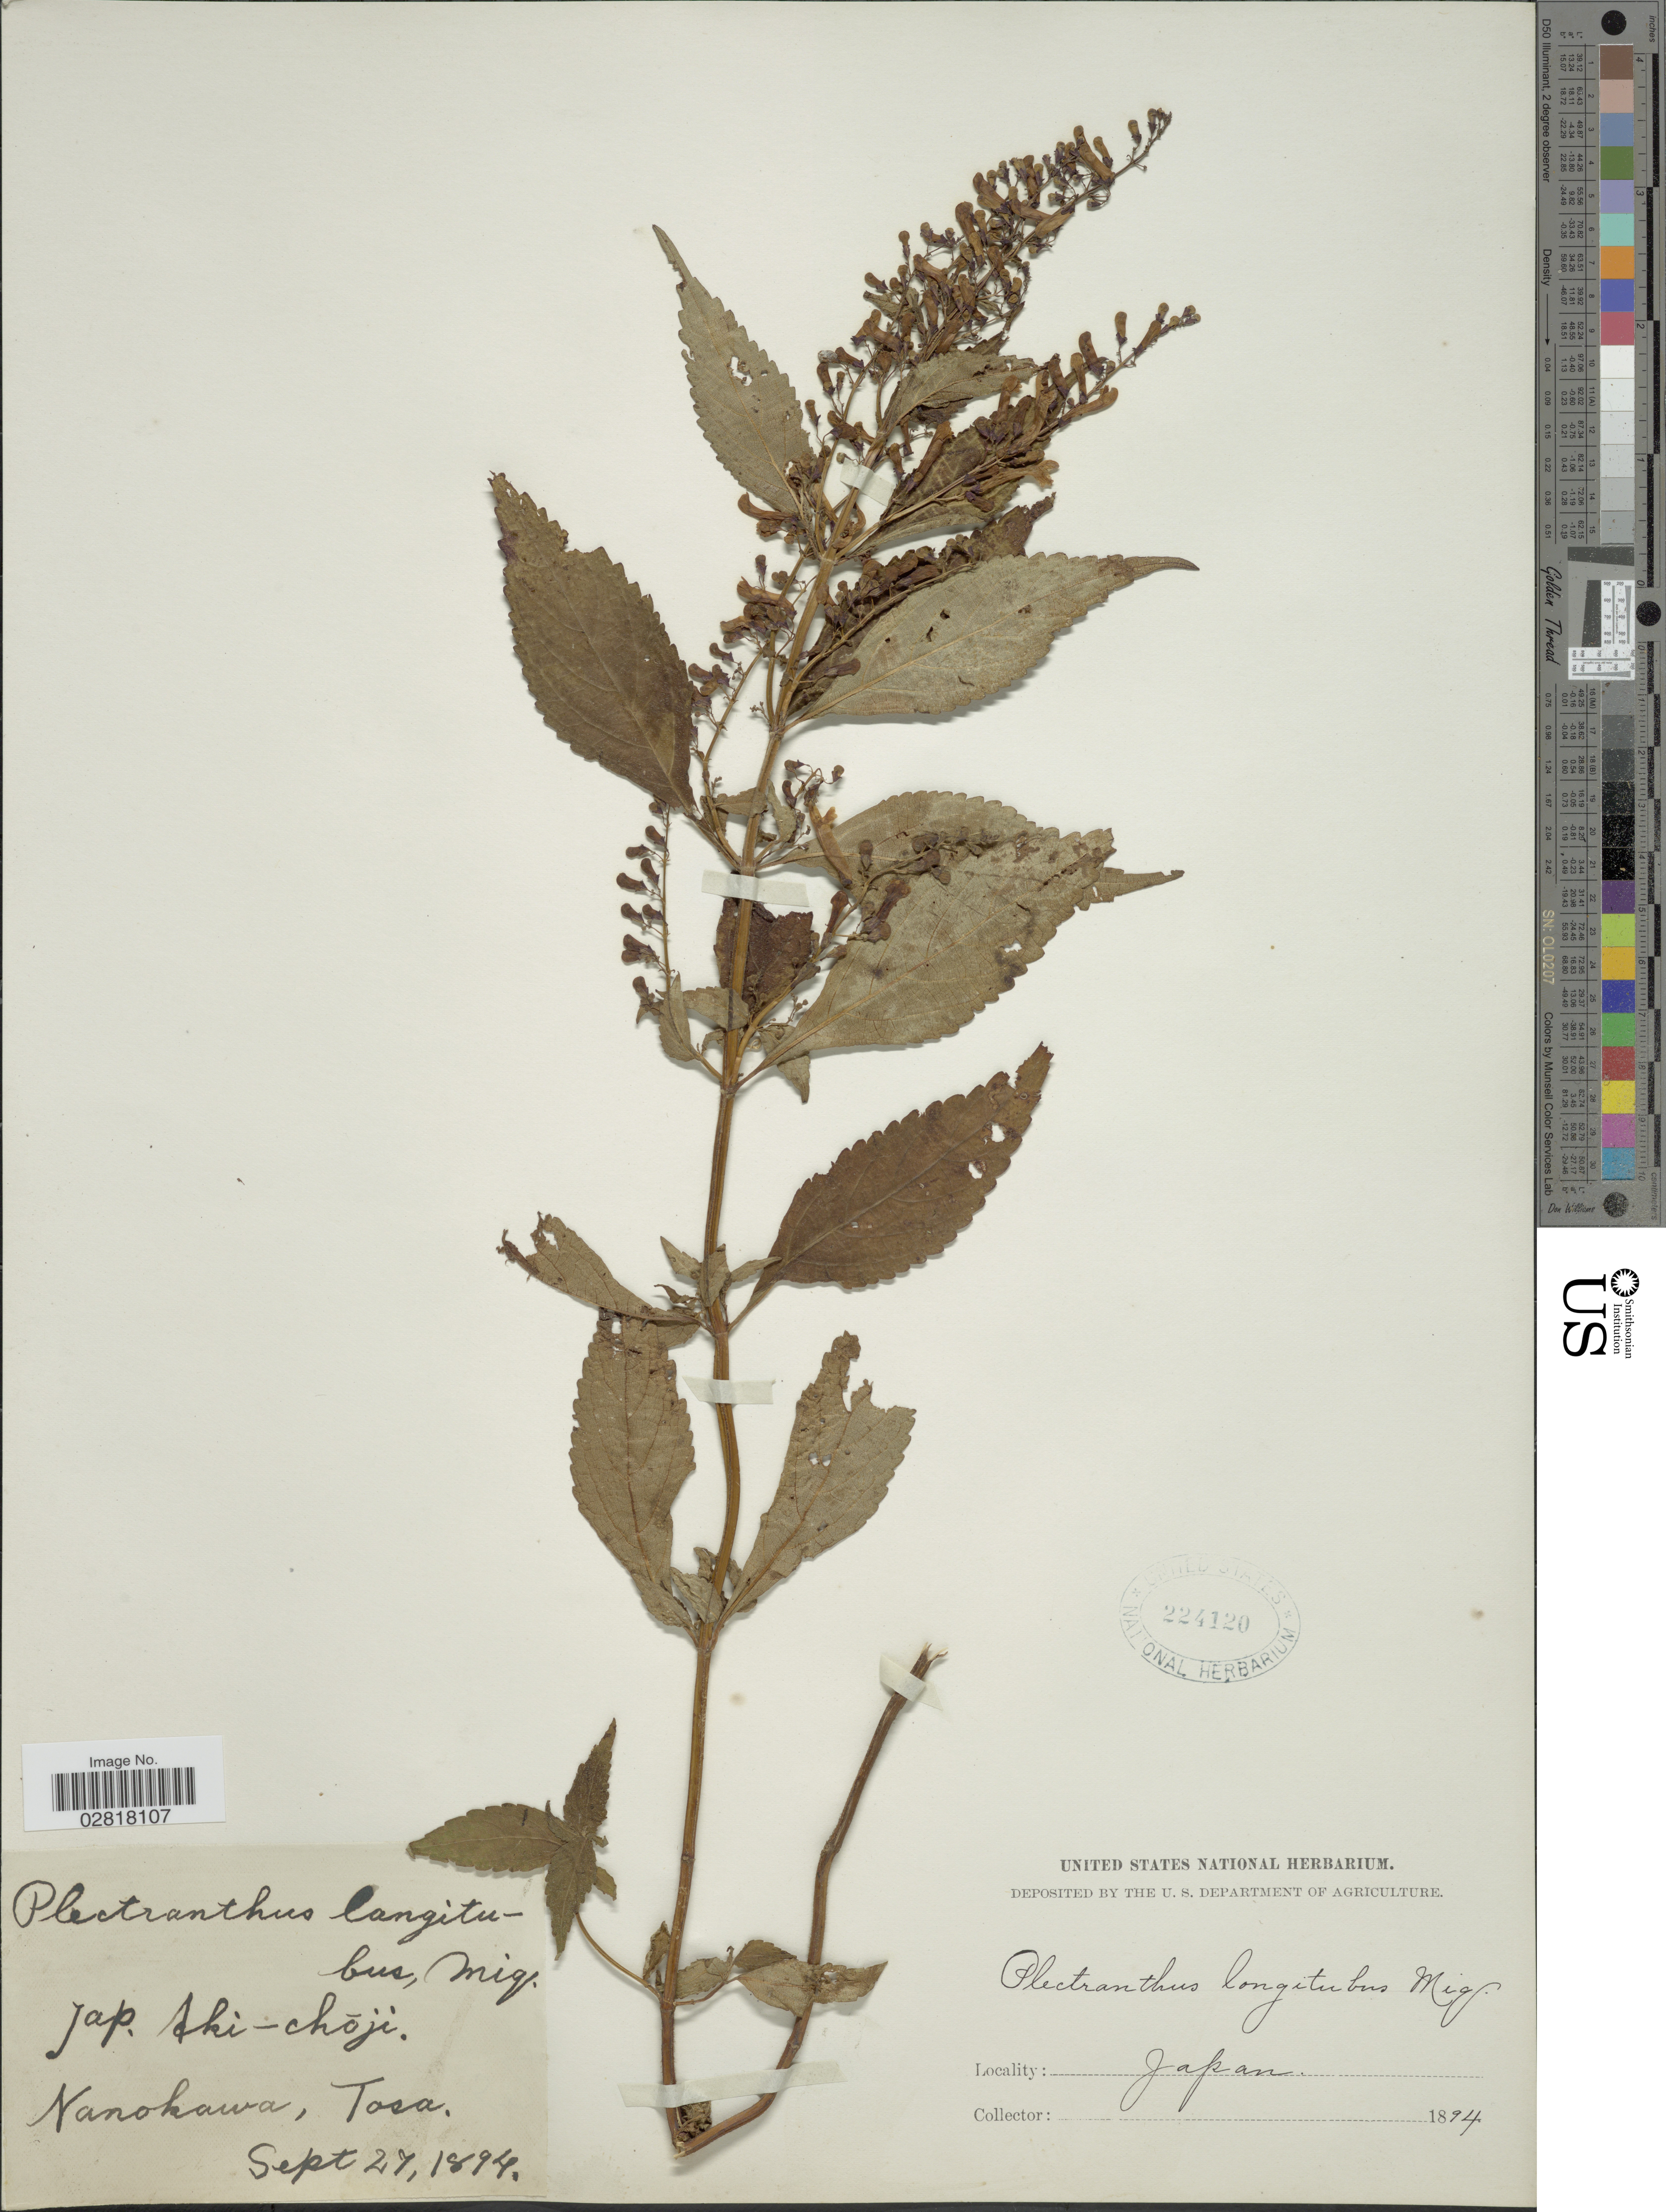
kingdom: Plantae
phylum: Tracheophyta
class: Magnoliopsida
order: Lamiales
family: Lamiaceae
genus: Plectranthus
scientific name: Plectranthus longitubus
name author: Miq.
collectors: ex herb. United States National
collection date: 1894-09-27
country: Japan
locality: Nanokawa, Tosa.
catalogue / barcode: US 224120